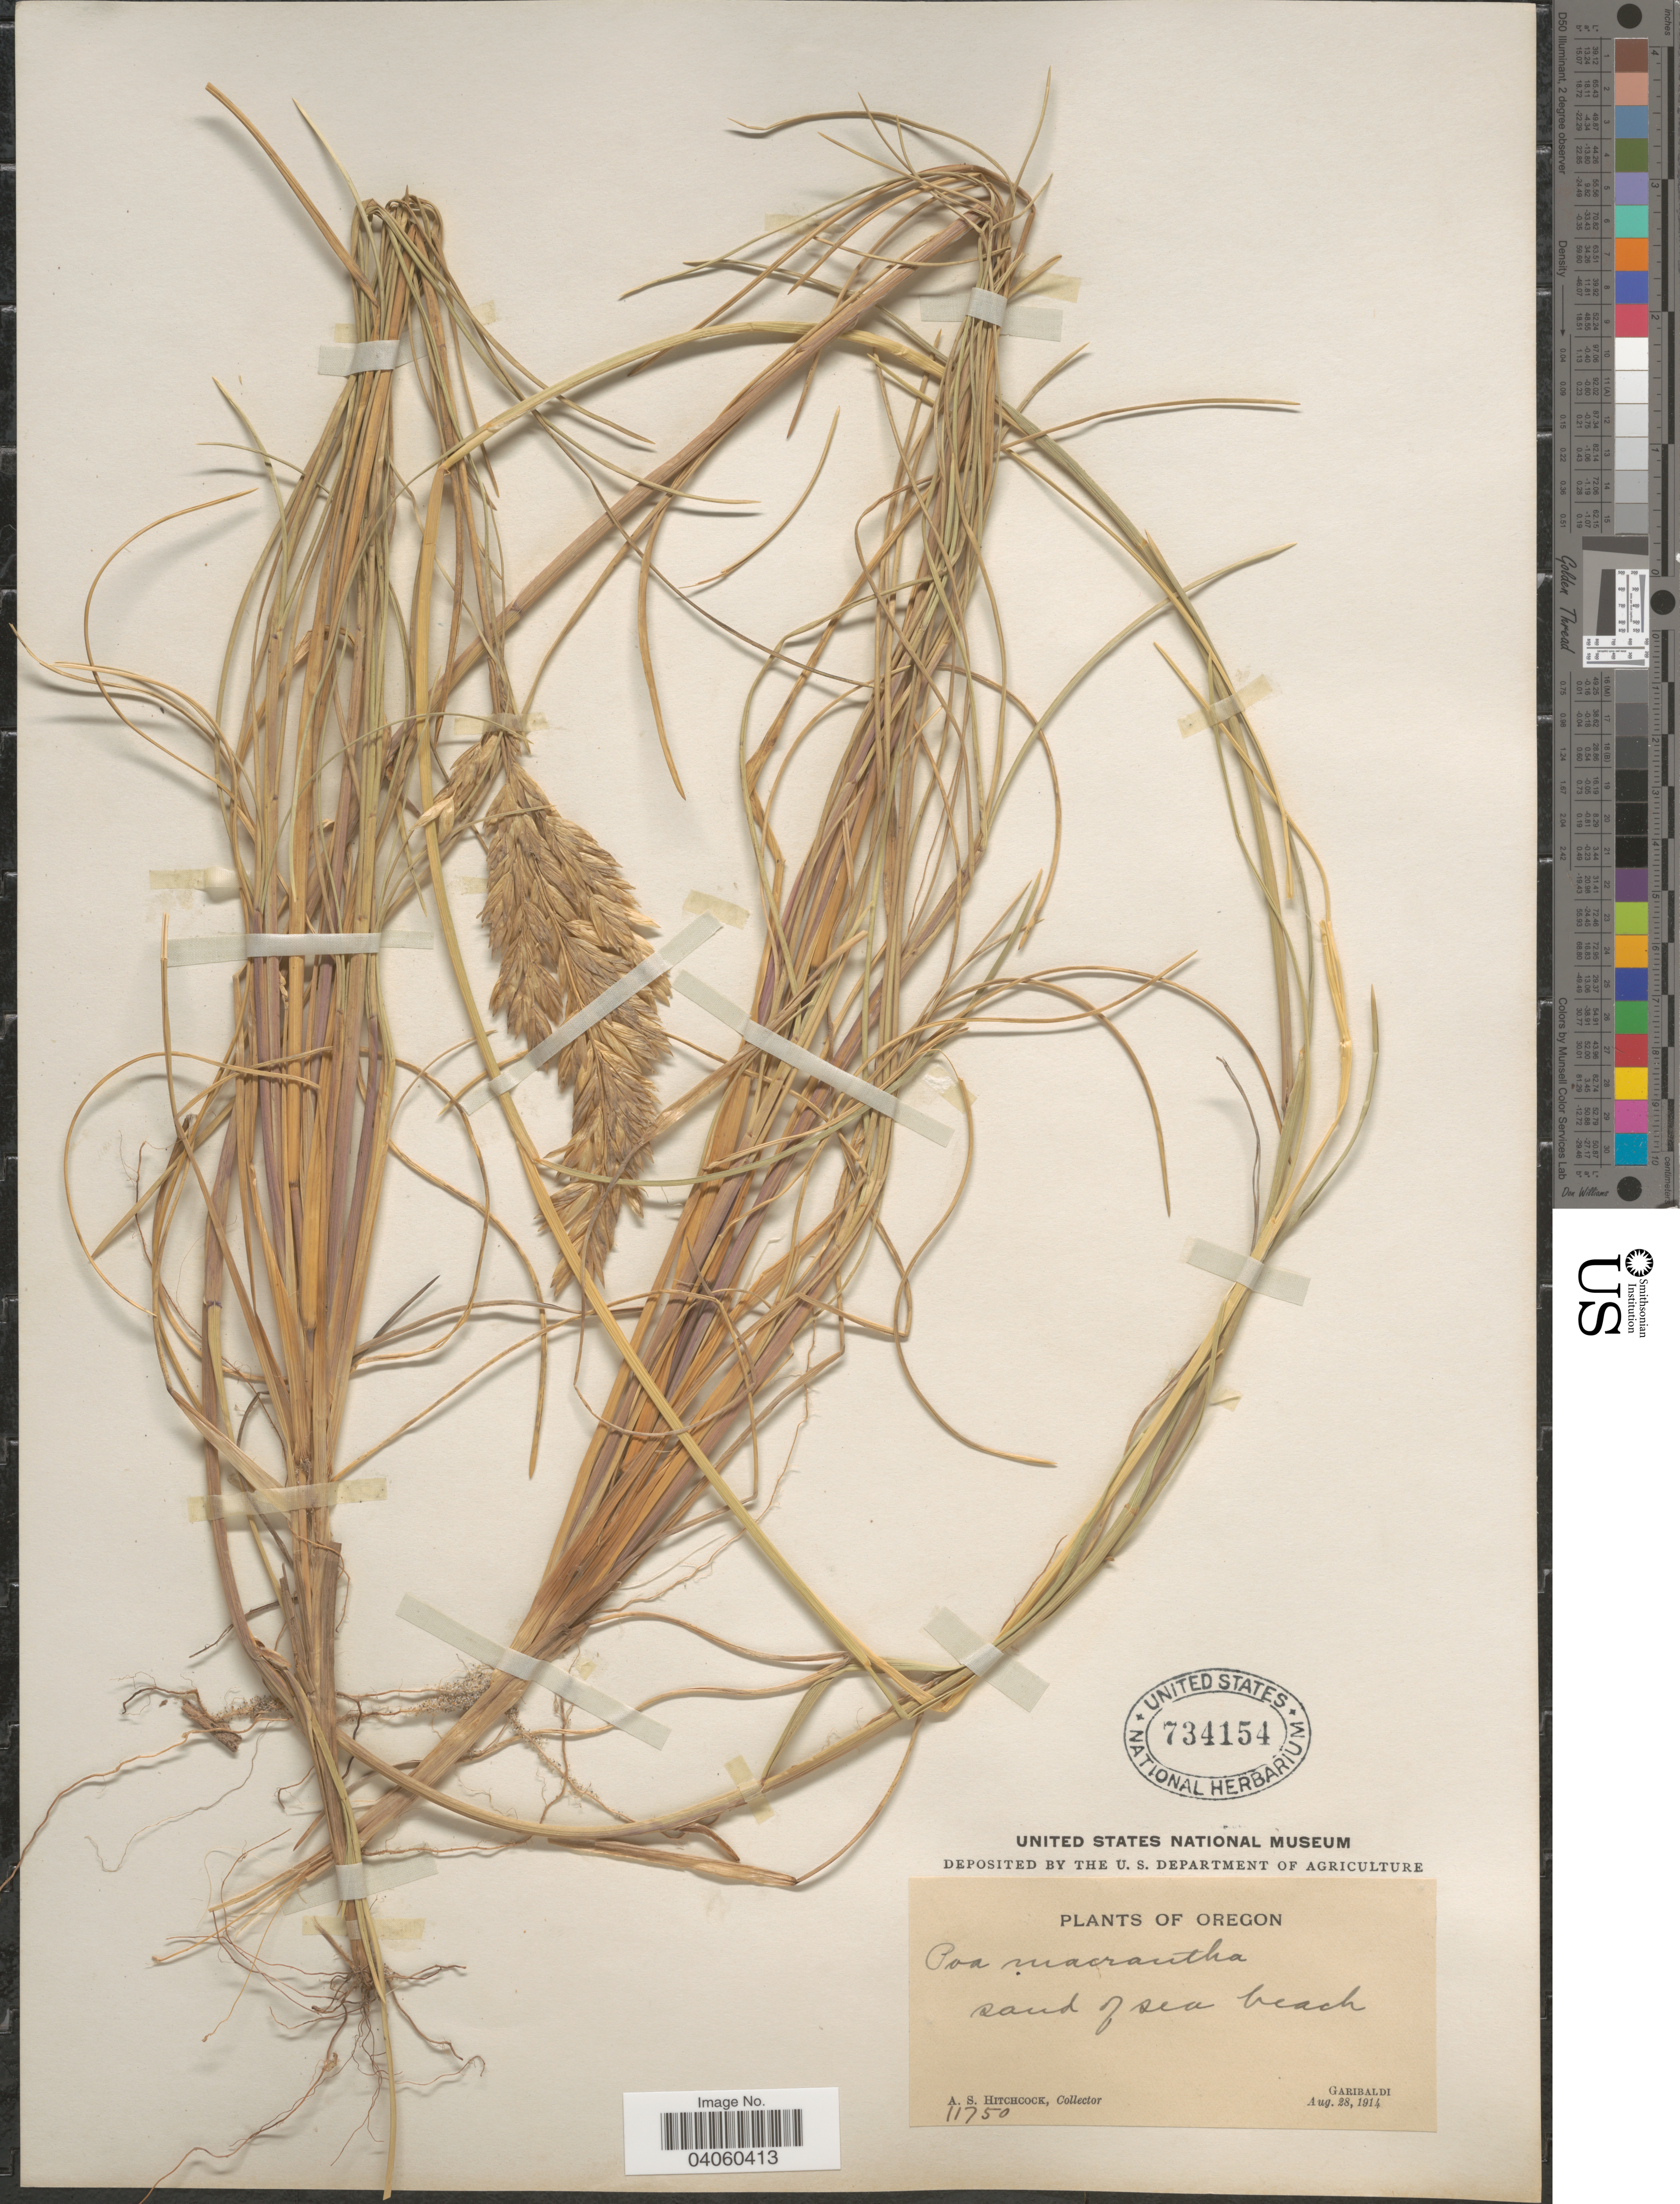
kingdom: Plantae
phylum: Tracheophyta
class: Liliopsida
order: Poales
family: Poaceae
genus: Poa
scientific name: Poa macrantha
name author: Vasey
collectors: A. S. Hitchcock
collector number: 11750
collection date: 1914-08-28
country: United States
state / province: Oregon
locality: Garibaldi.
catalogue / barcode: US 734154